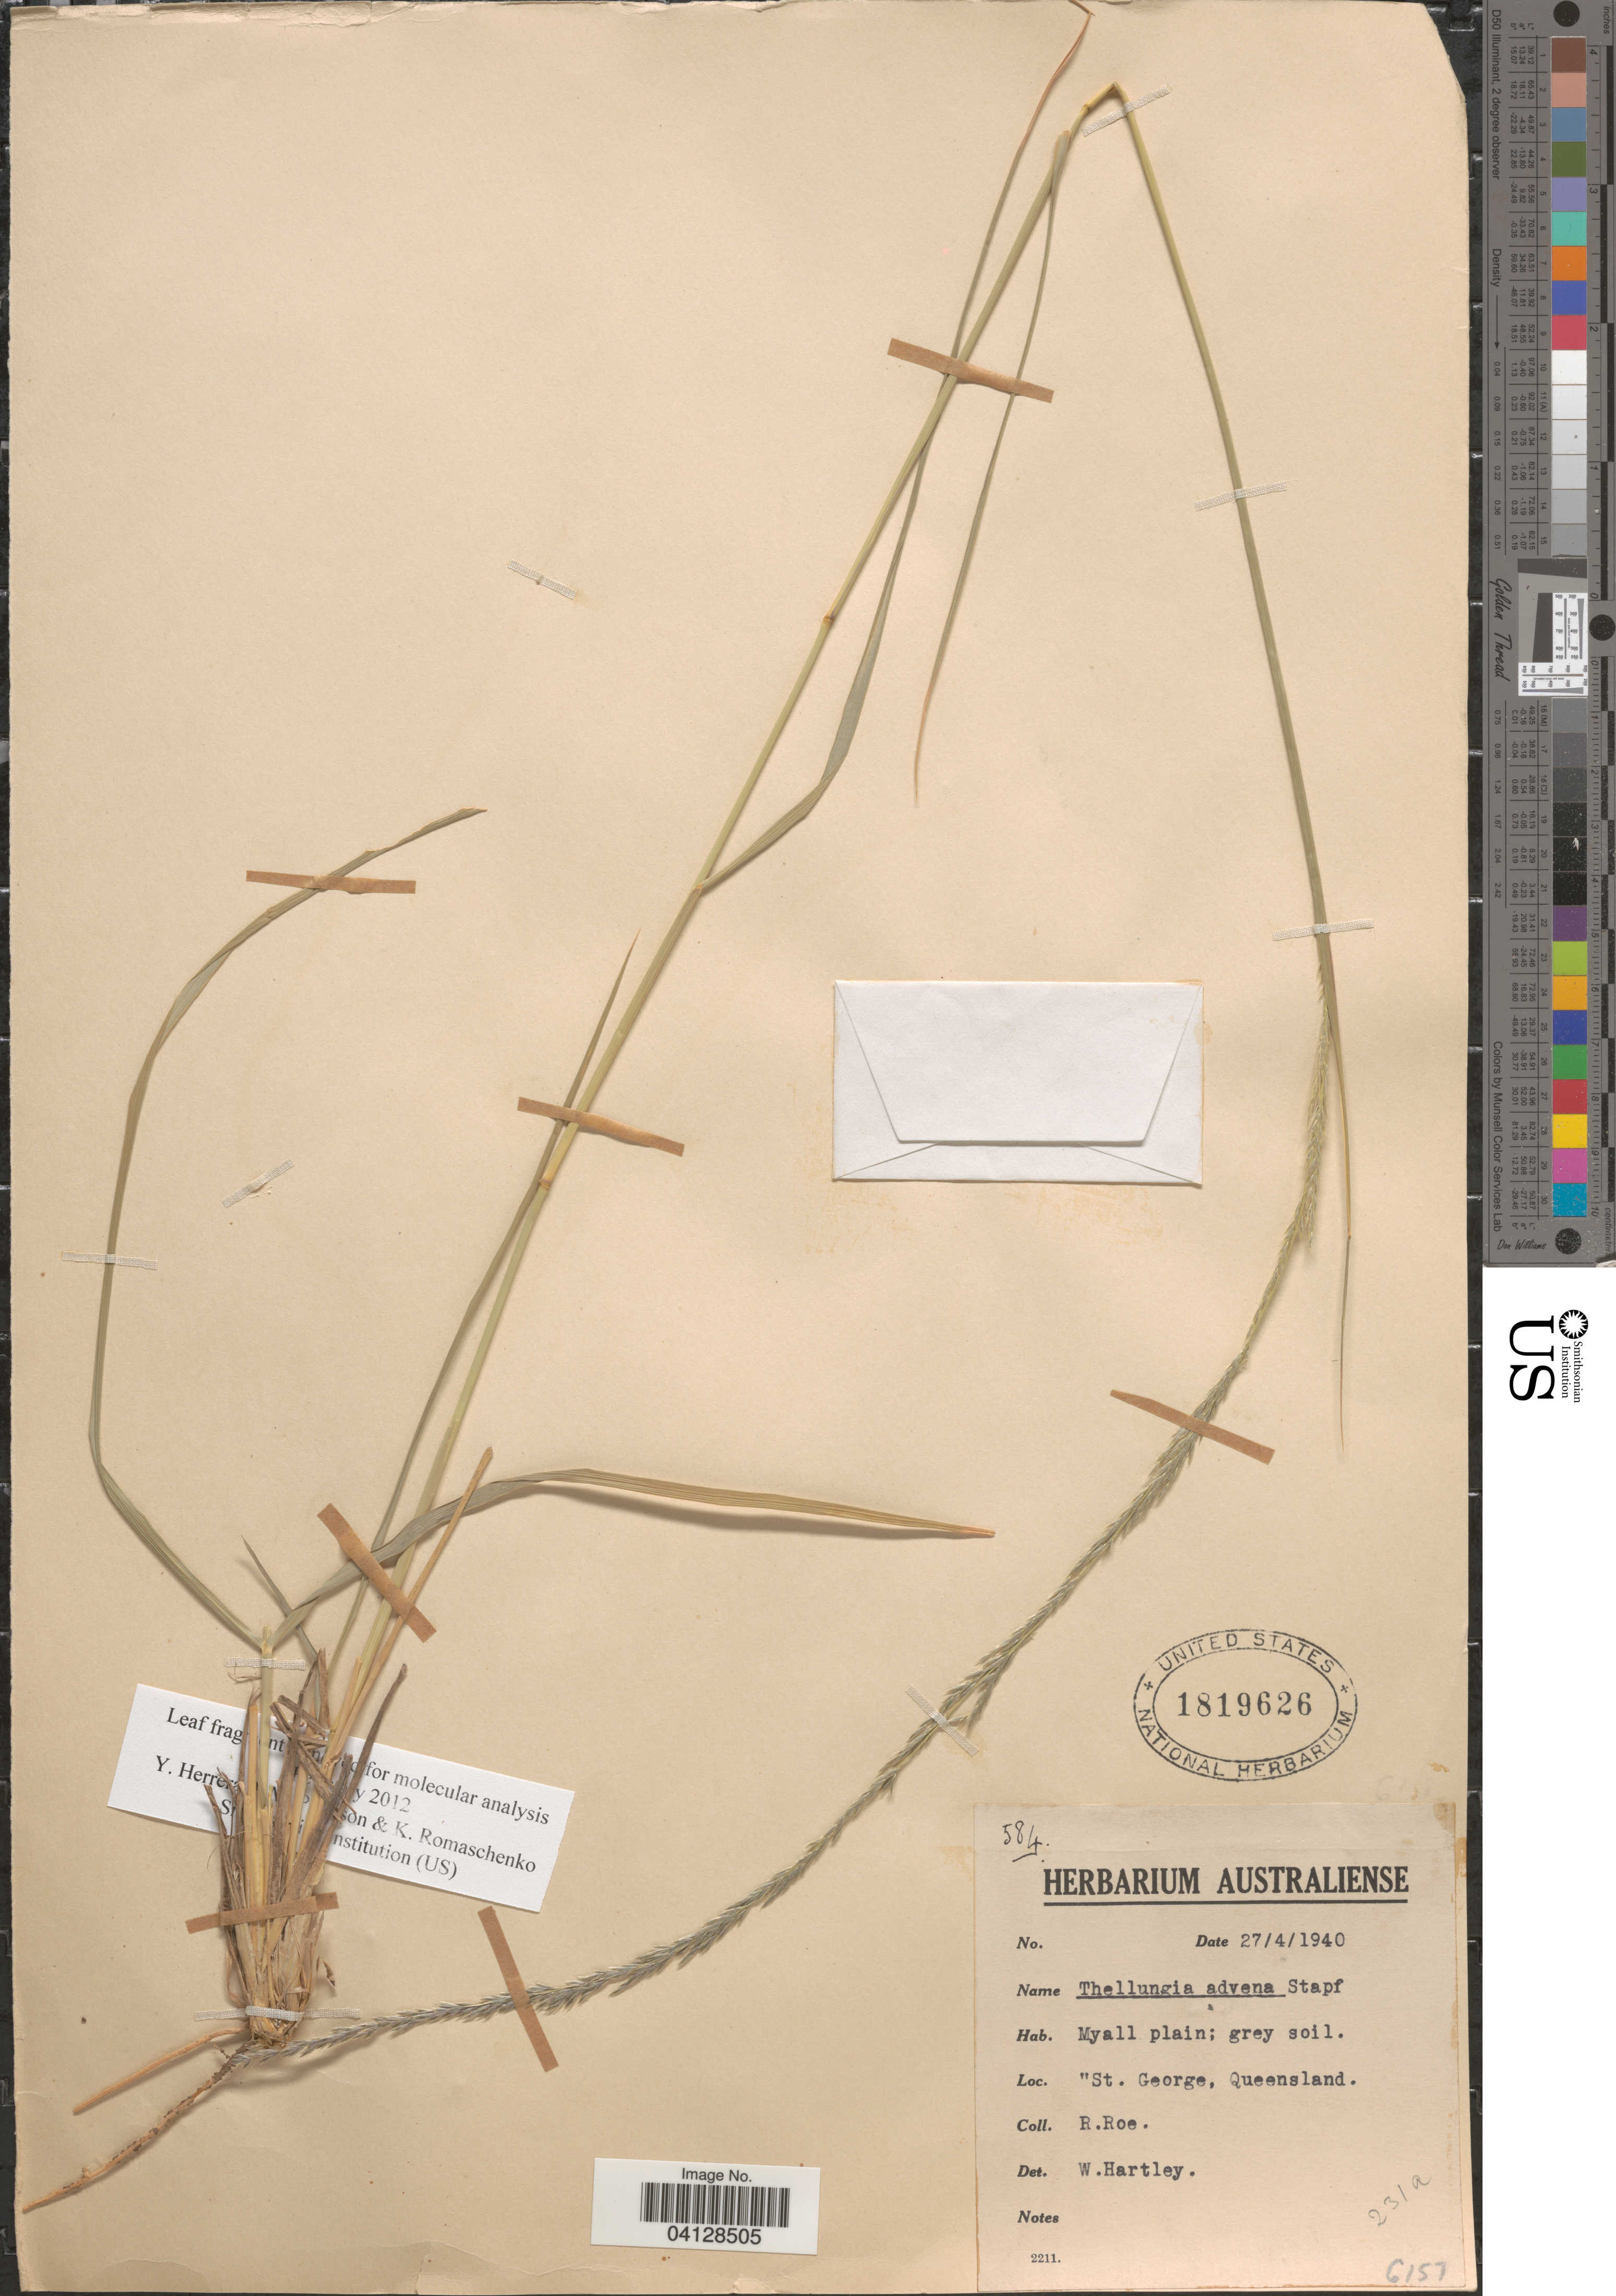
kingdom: Plantae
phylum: Tracheophyta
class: Liliopsida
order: Poales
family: Poaceae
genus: Thellungia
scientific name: Thellungia advena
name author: Stapf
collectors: R. Roe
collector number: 584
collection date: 1940-04-27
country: Australia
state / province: Queensland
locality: St. George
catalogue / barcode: US 1819626